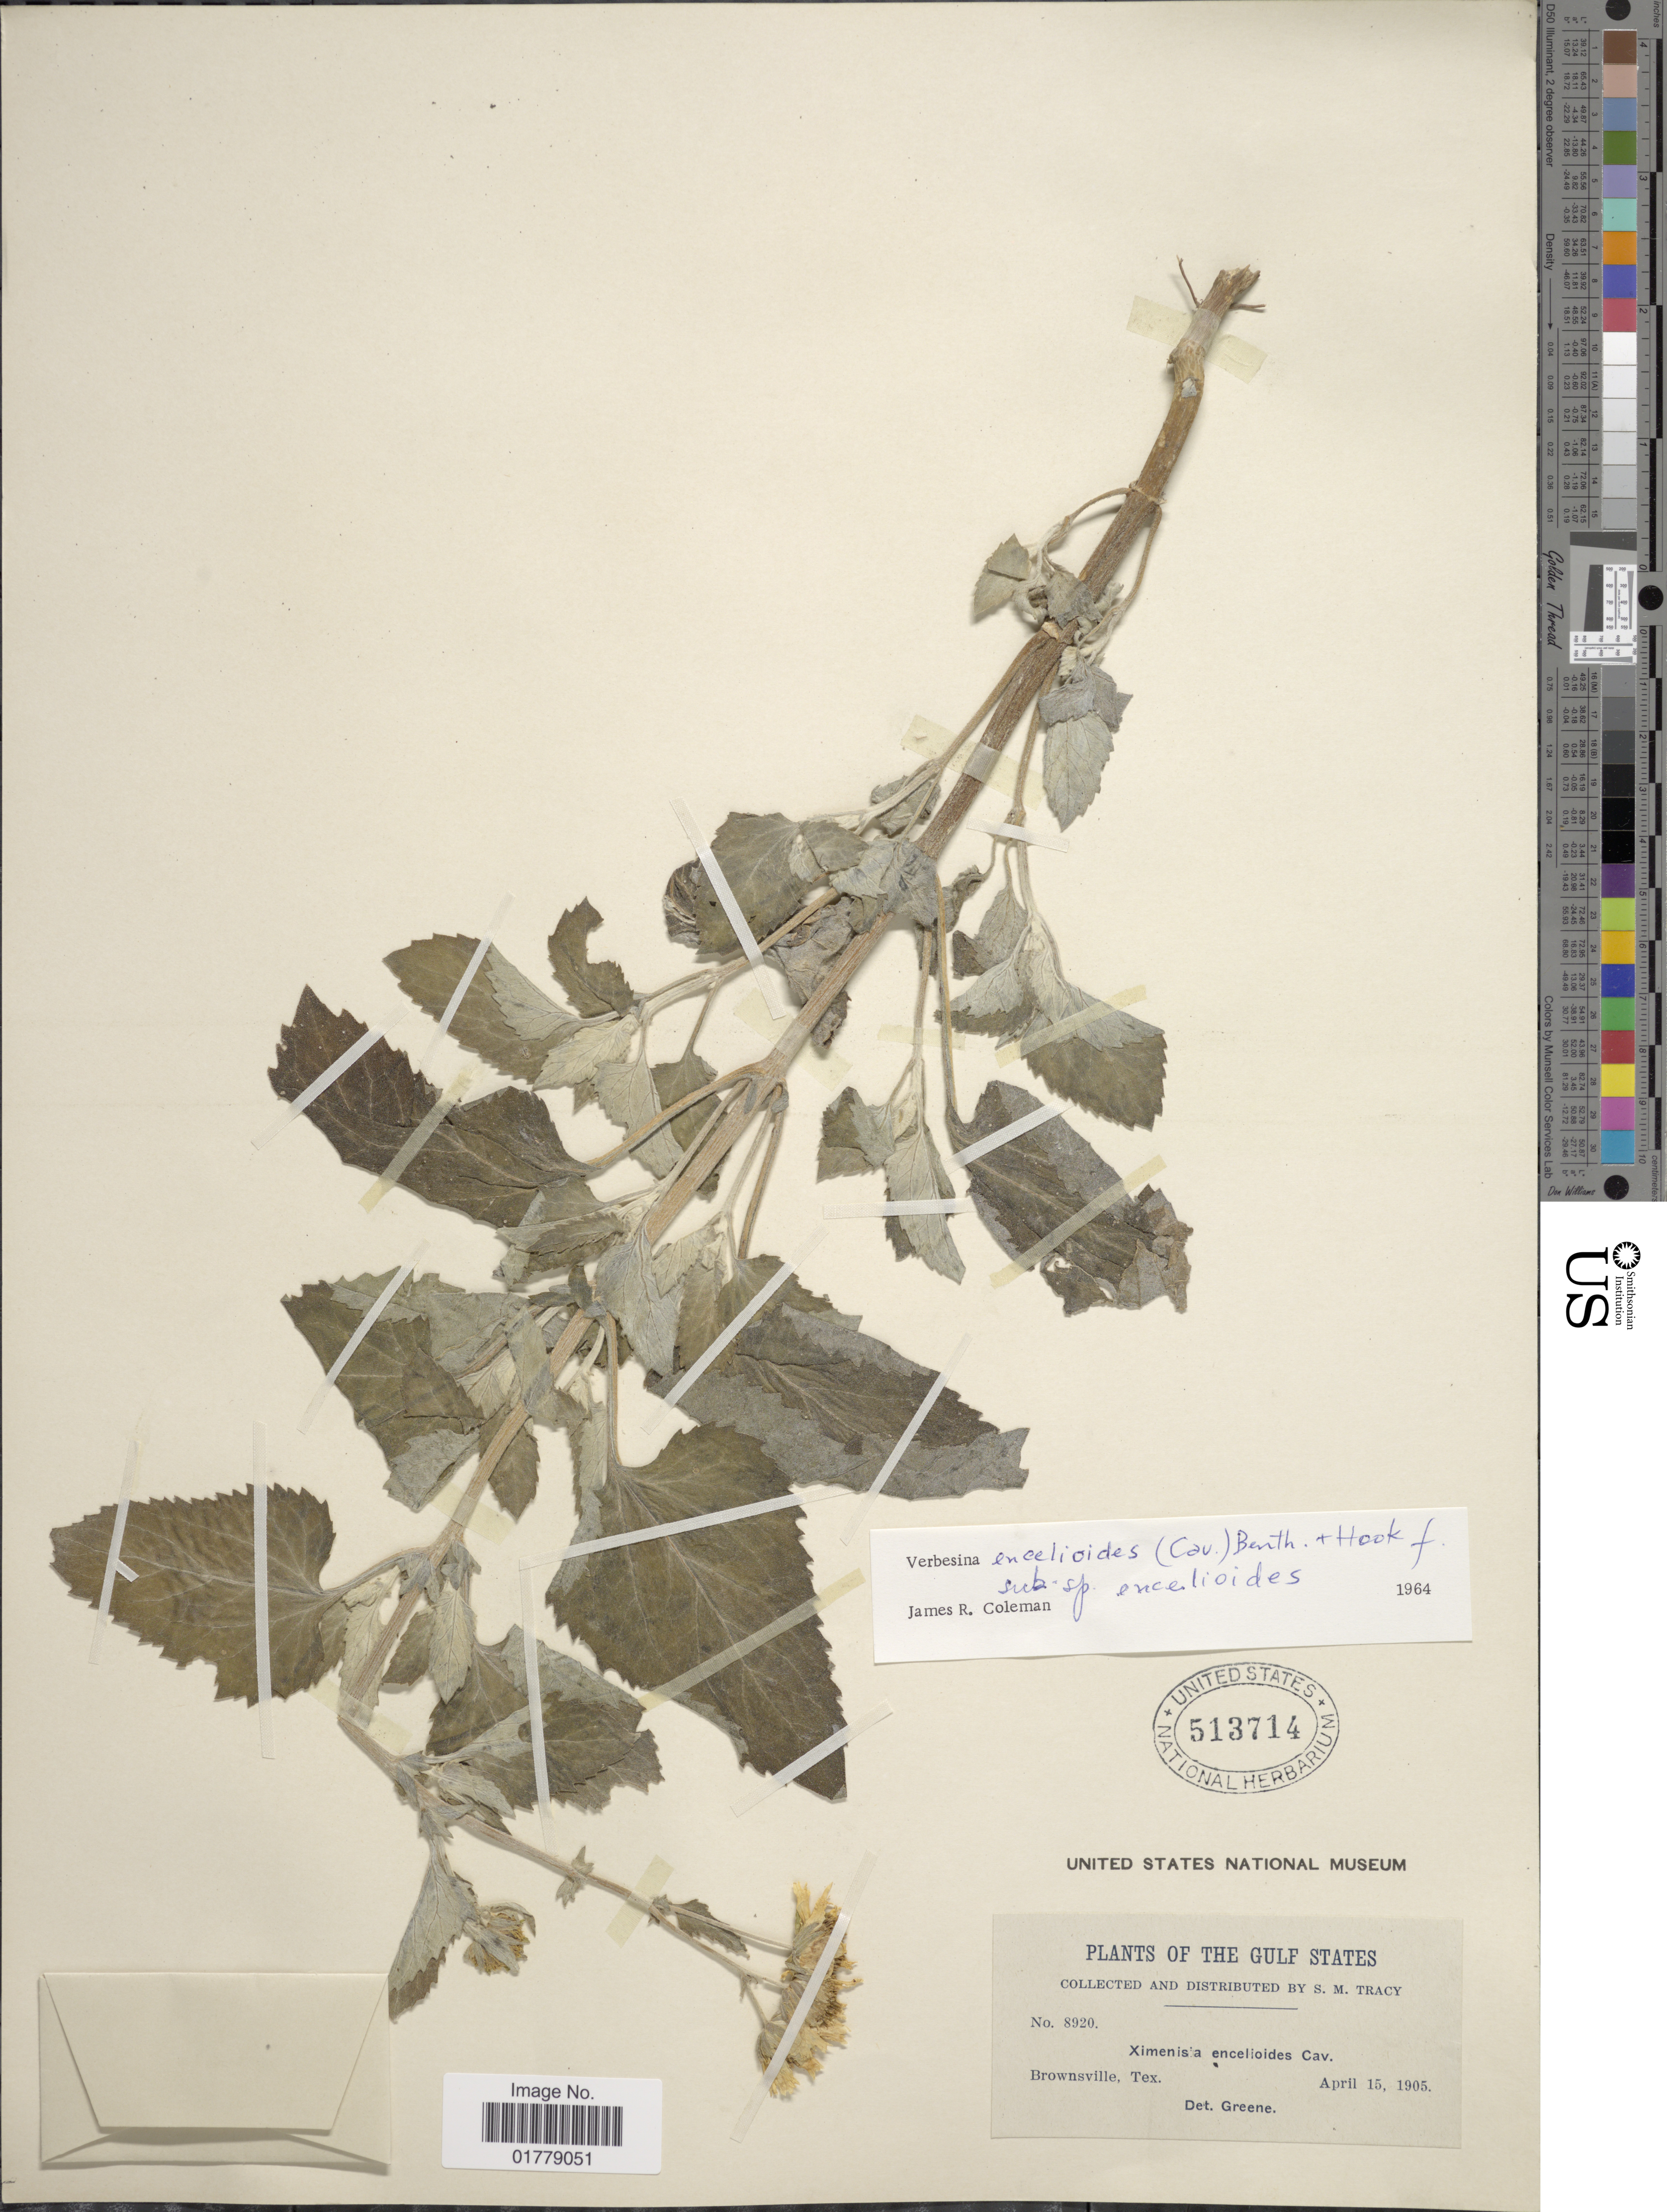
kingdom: Plantae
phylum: Tracheophyta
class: Magnoliopsida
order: Asterales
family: Asteraceae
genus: Verbesina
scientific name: Verbesina encelioides subsp. encelioides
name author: (Cav.) Benth. & Hook.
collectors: S. M. Tracy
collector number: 8920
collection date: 1905-04-15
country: United States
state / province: Texas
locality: Gulf States. Brownsville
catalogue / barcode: US 513714